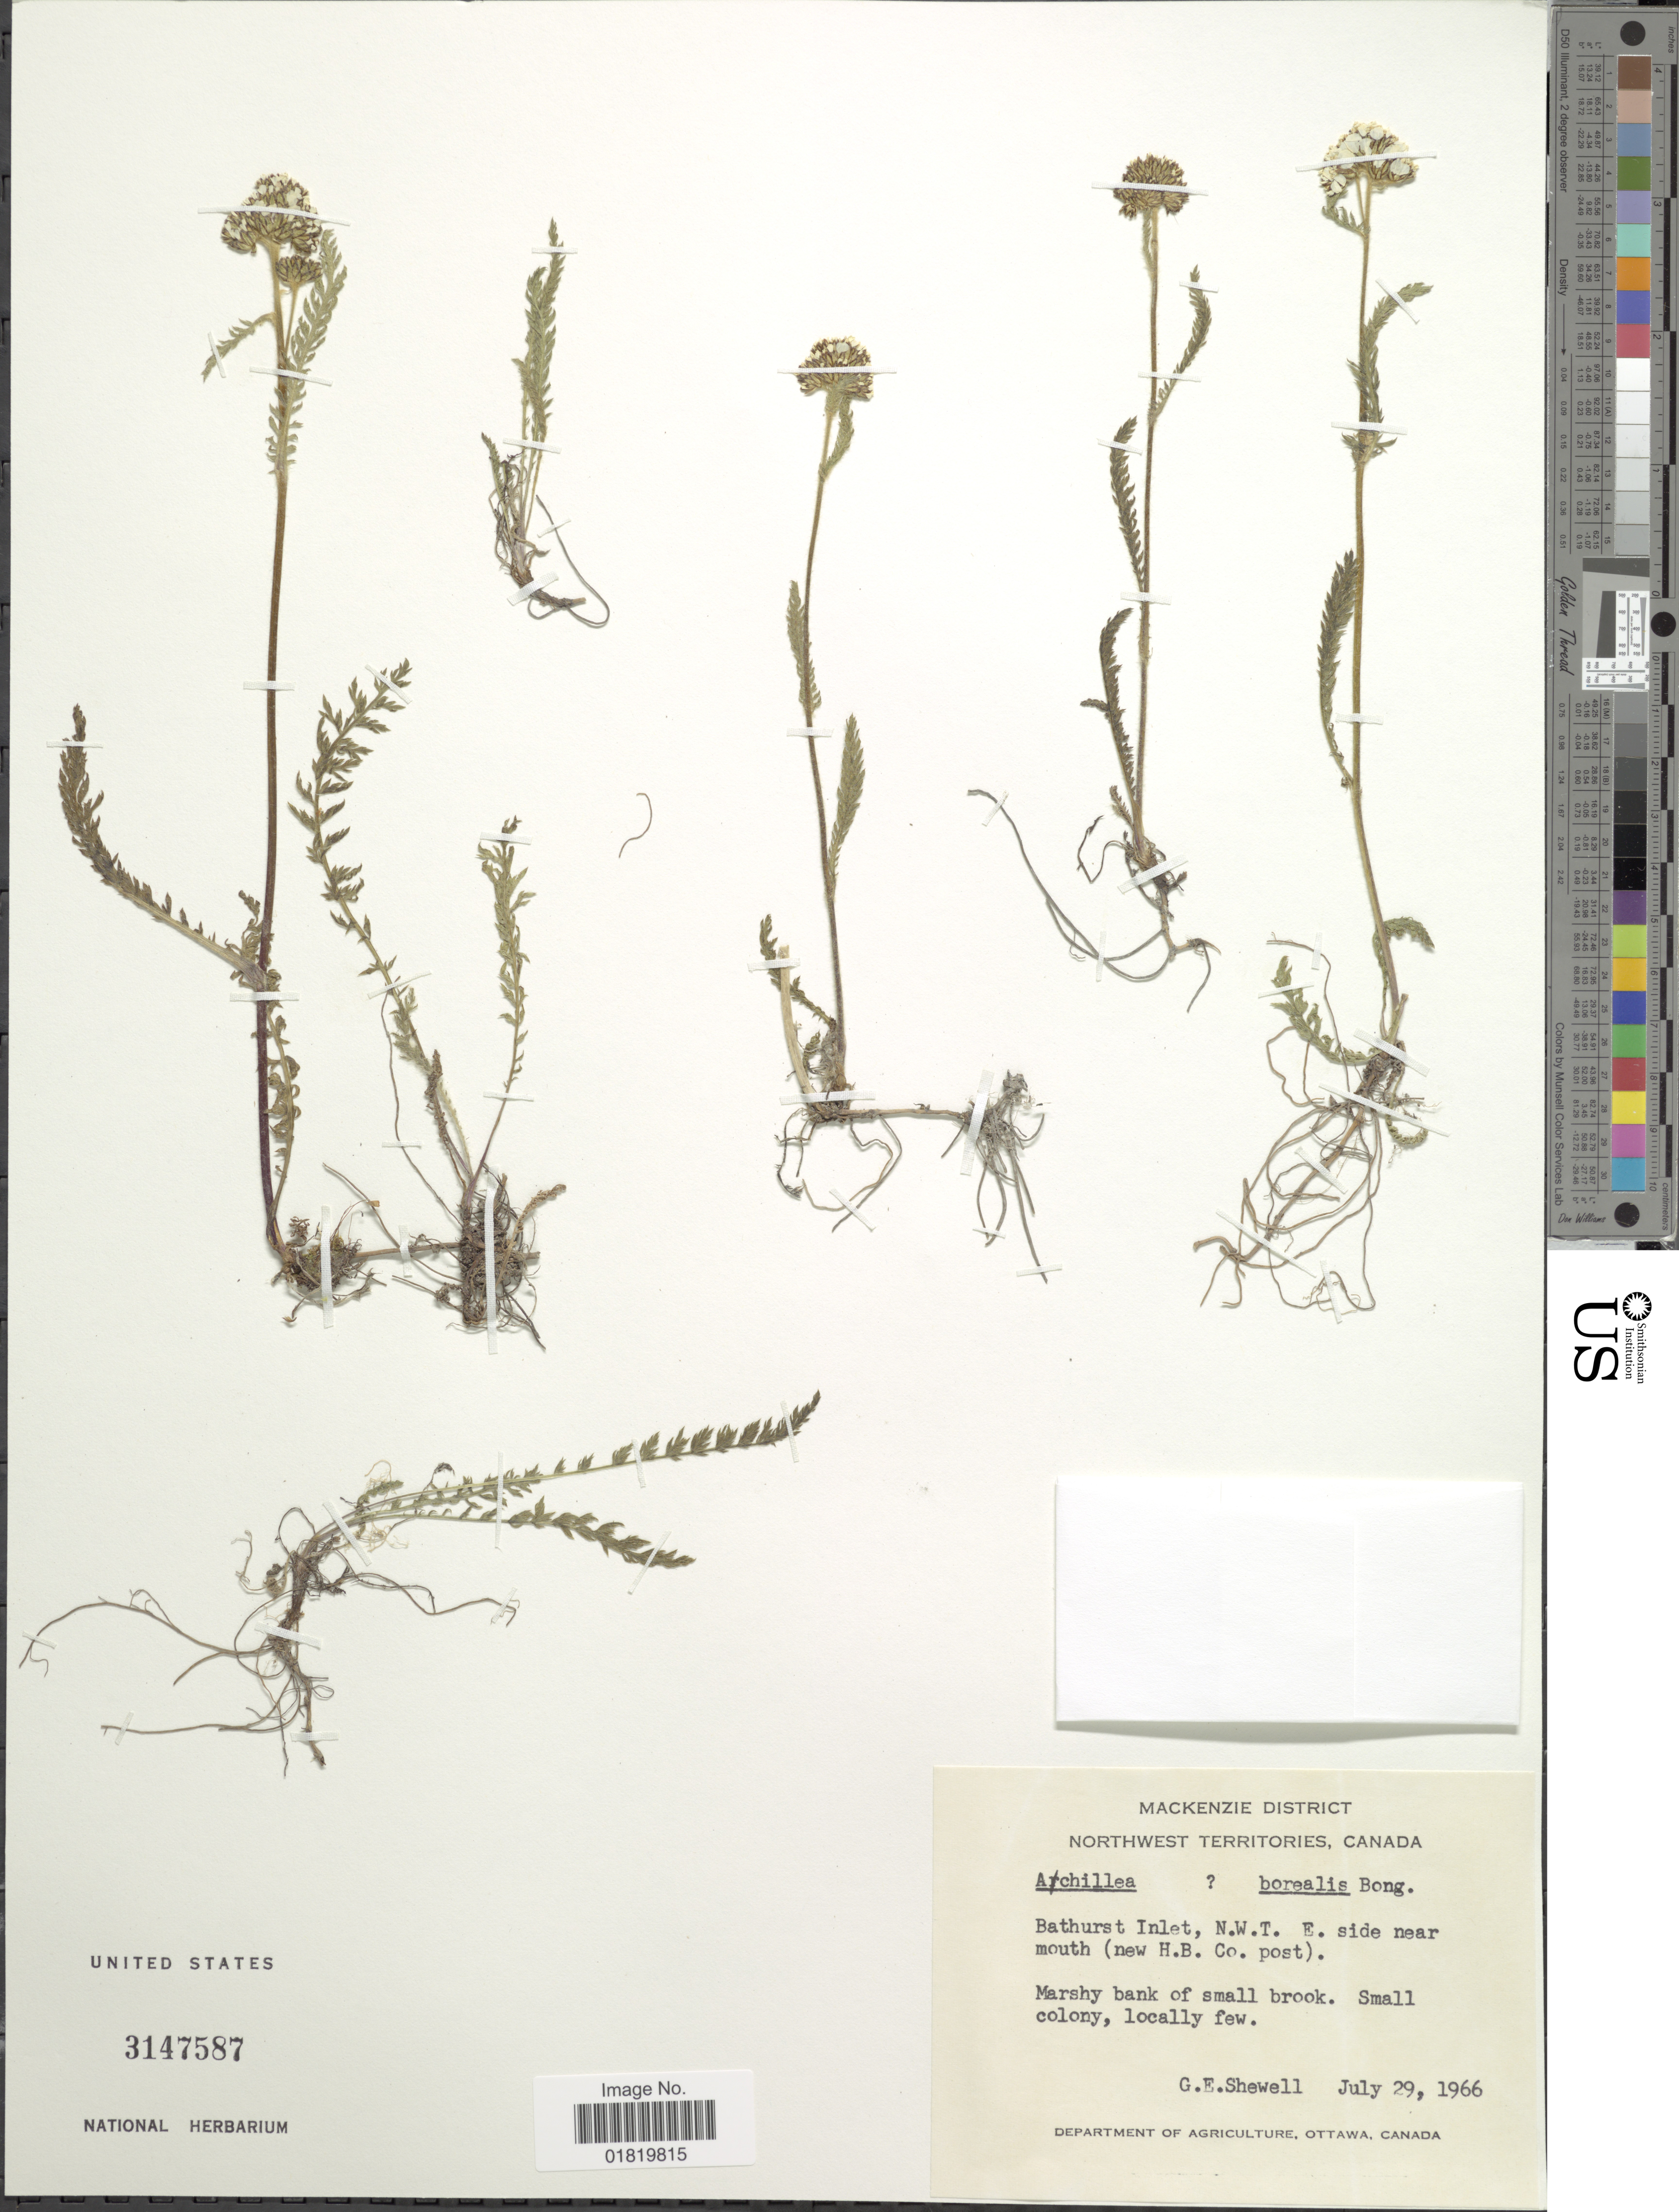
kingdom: Plantae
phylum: Tracheophyta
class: Magnoliopsida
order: Asterales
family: Asteraceae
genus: Achillea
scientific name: Achillea borealis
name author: Bong.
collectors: G. Shewell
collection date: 1966-07-29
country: Canada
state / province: Northwest Territories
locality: Mackenzie District. Northwest Territories, Canada. Bathrust Inlet, N.W.T. E. side near mouth (new H.B. Co. post).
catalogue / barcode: US 3147587